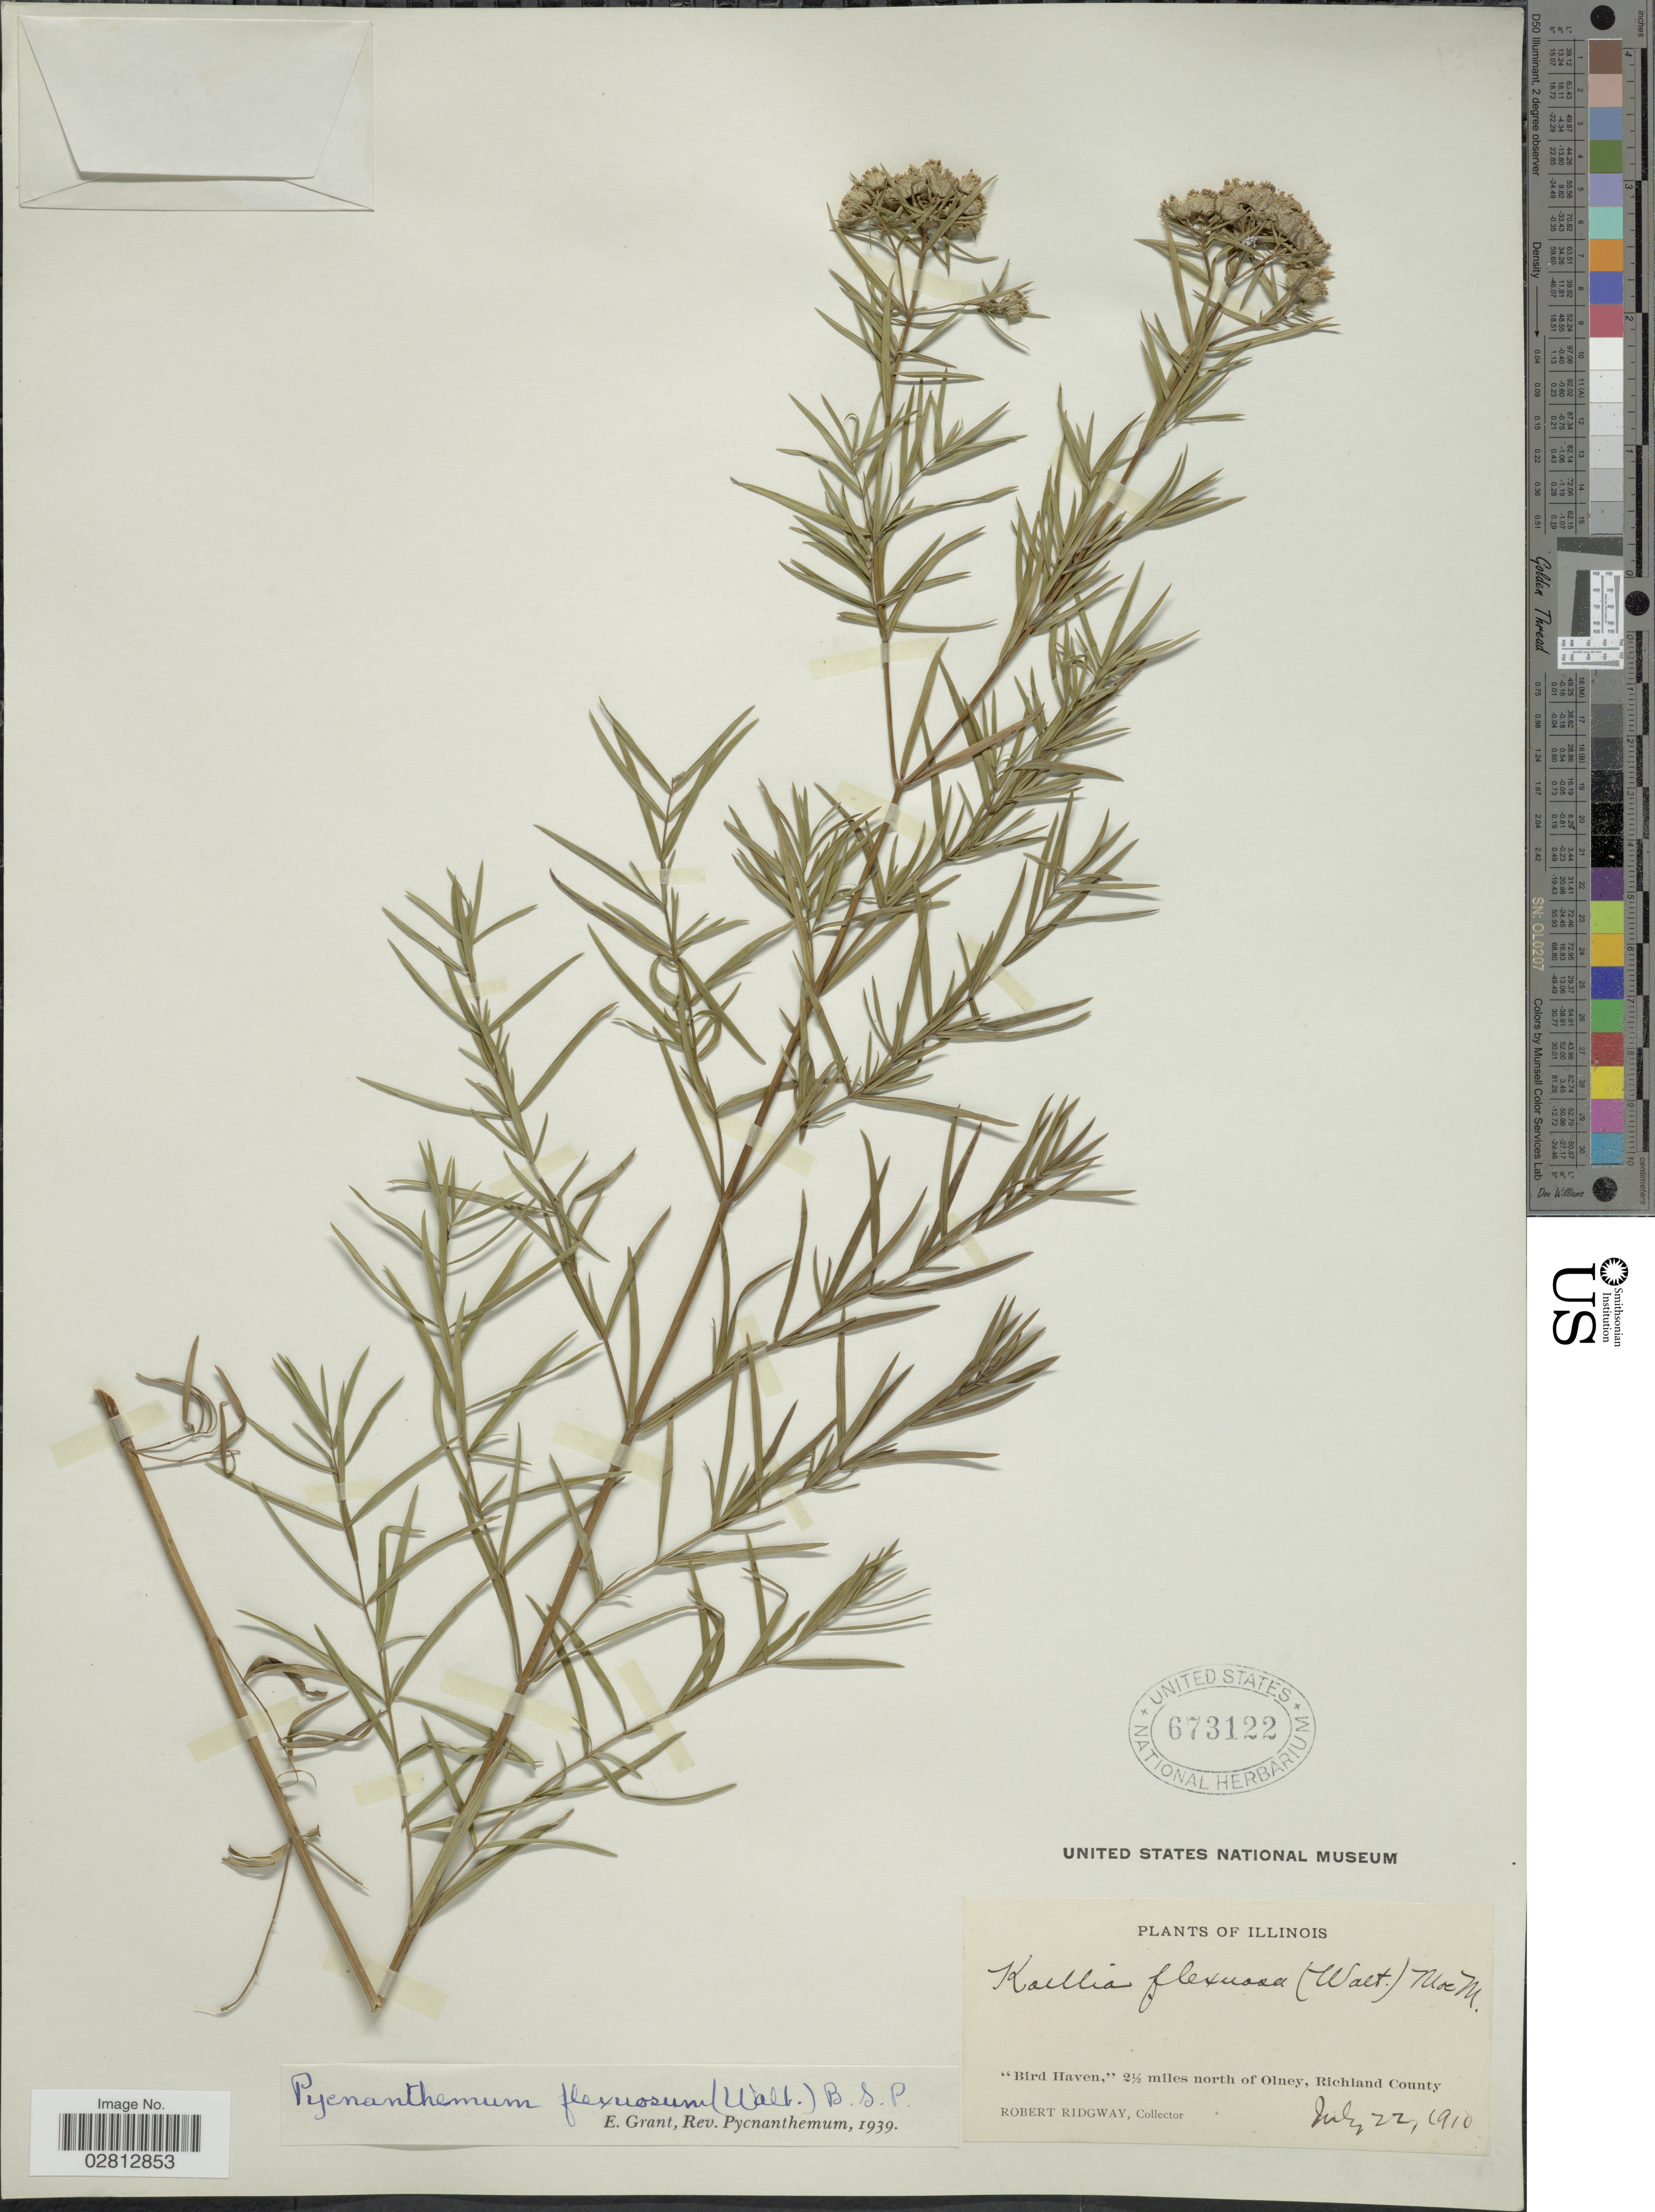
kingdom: Plantae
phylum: Tracheophyta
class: Magnoliopsida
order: Lamiales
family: Lamiaceae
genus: Pycnanthemum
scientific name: Pycnanthemum tenuifolium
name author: Schrad.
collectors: R. Ridgway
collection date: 1910-07-22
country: United States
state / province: Illinois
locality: Bird Haven,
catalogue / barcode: US 673122